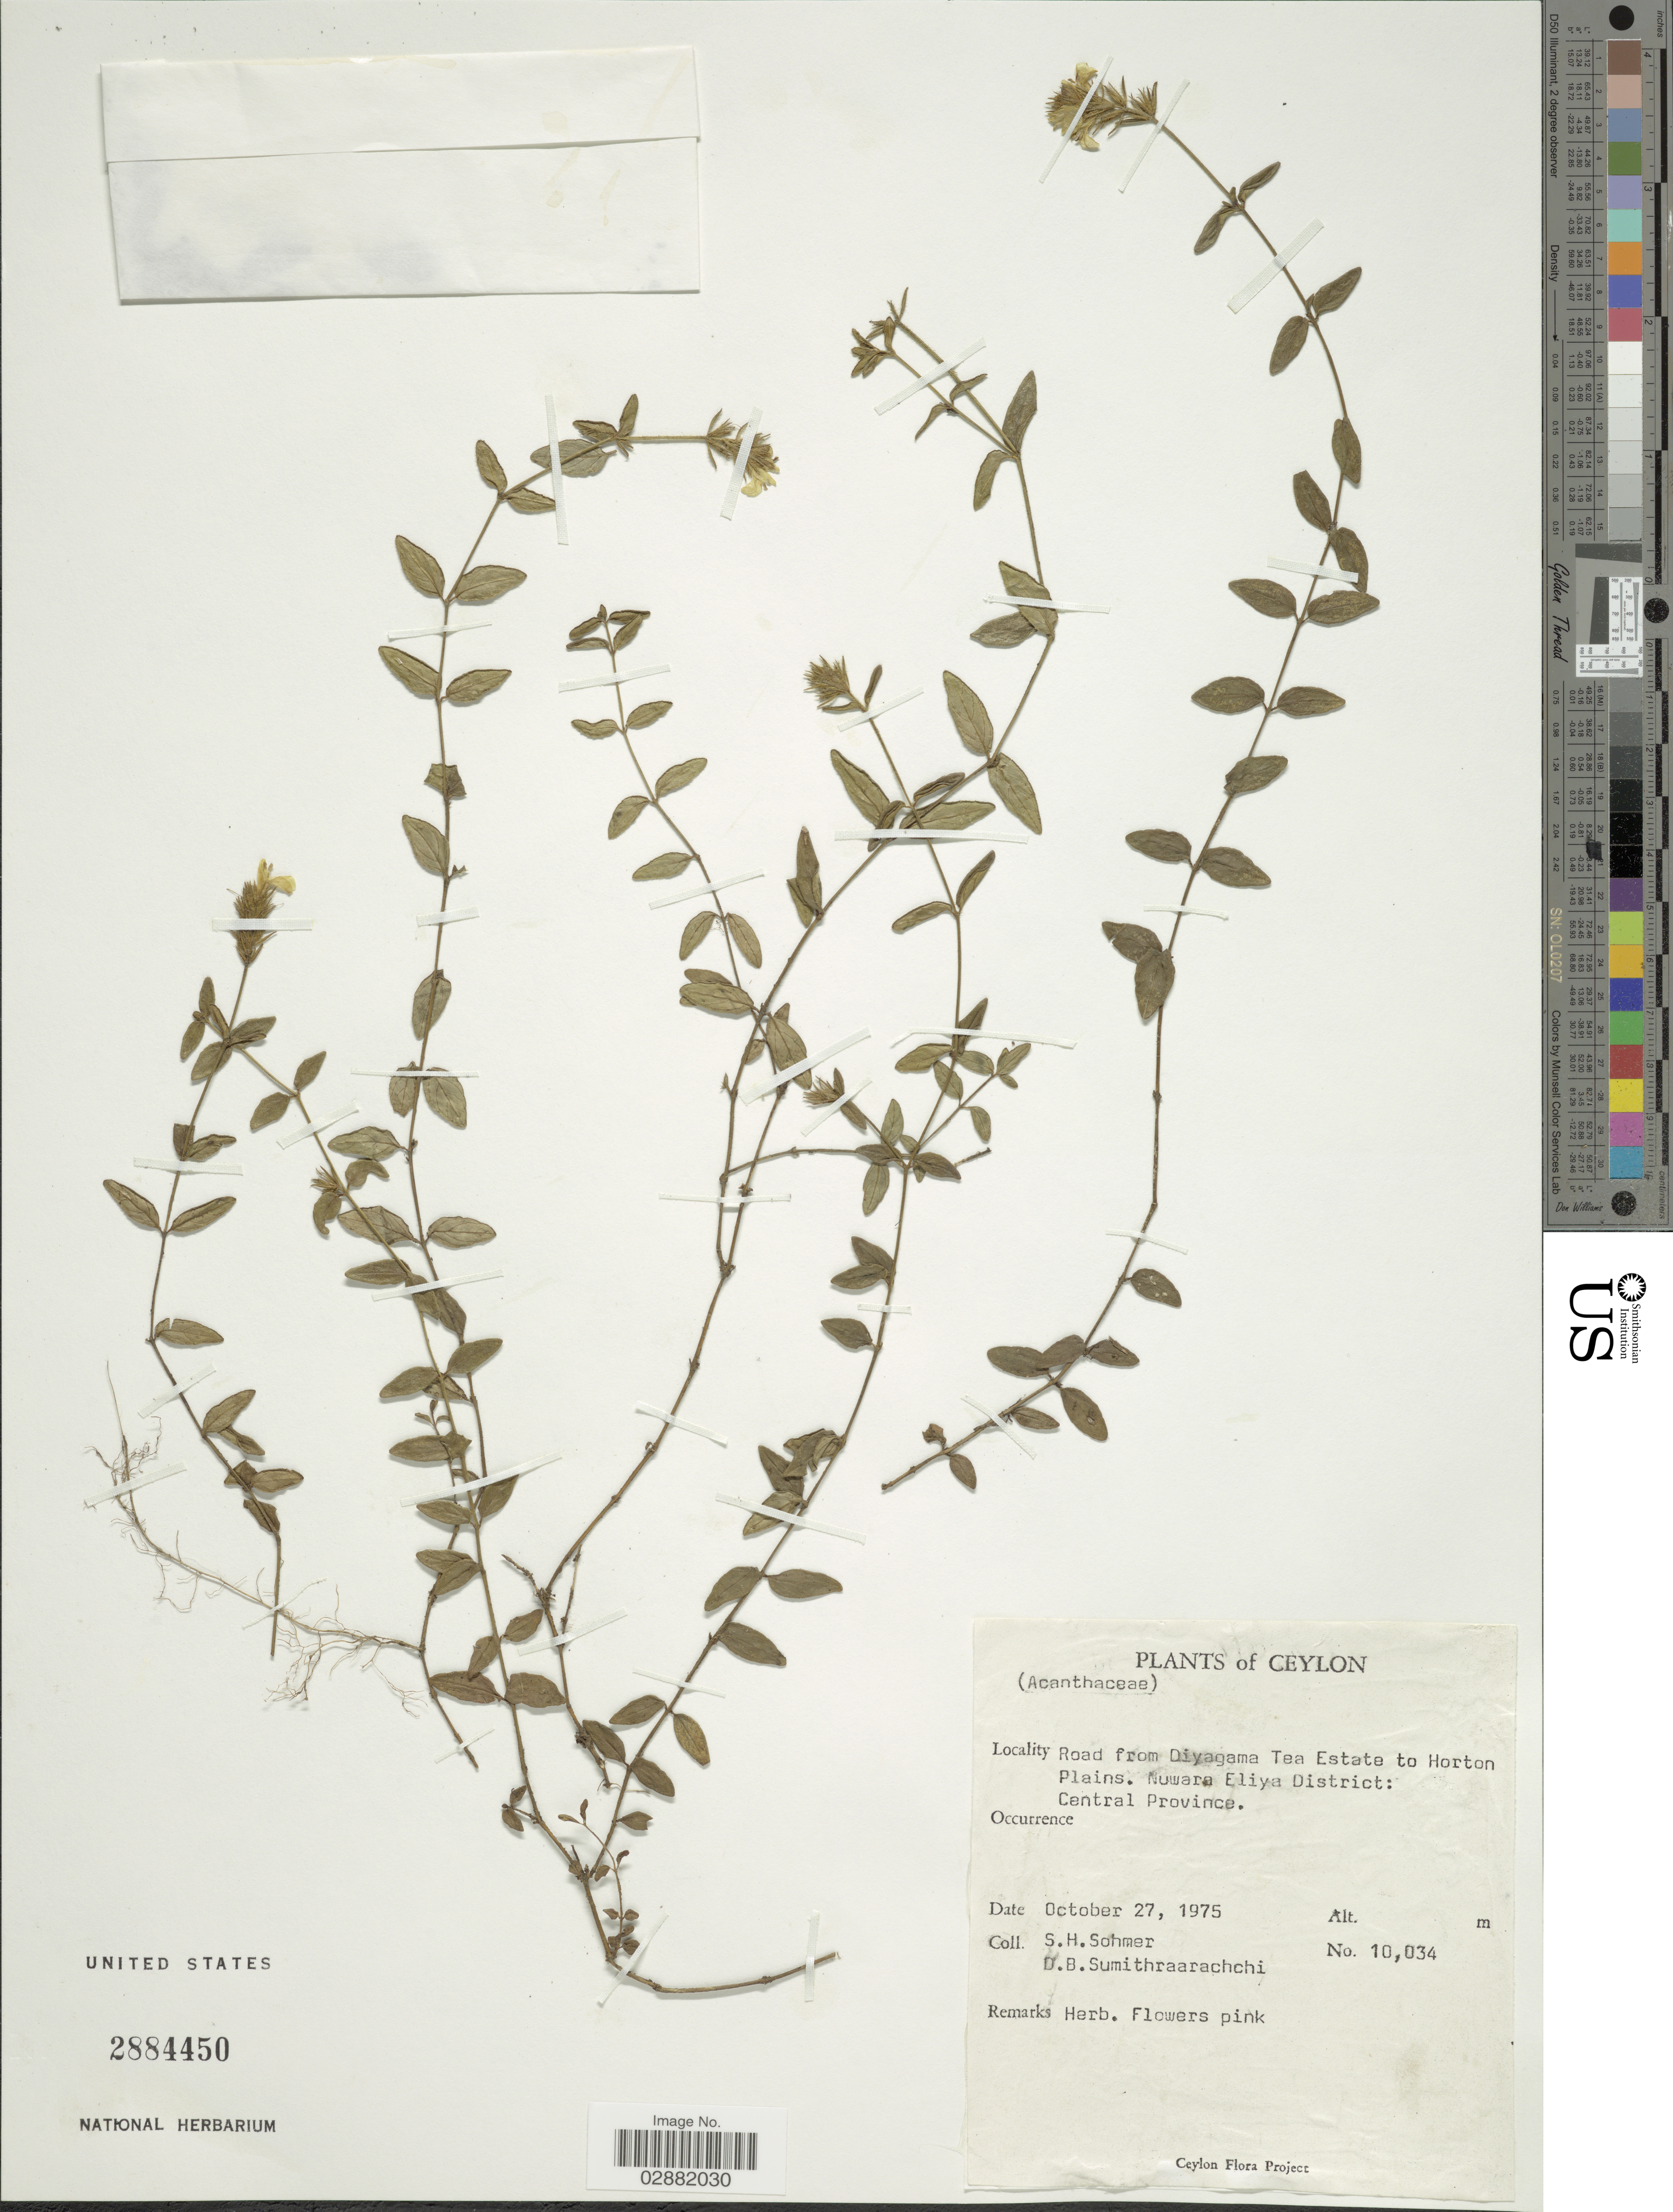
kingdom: Plantae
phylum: Tracheophyta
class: Magnoliopsida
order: Lamiales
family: Acanthaceae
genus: Justicia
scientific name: Justicia royeniana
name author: C.B. Clarke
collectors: S. H. Sohmer & D. B. Sumithraarachchi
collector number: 10034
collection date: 1975-10-27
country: Sri Lanka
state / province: Central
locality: Ceylon, Road from Diyagama Tea Estate to Horton Plains, Nuwara Eliya District.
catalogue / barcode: US 2884450